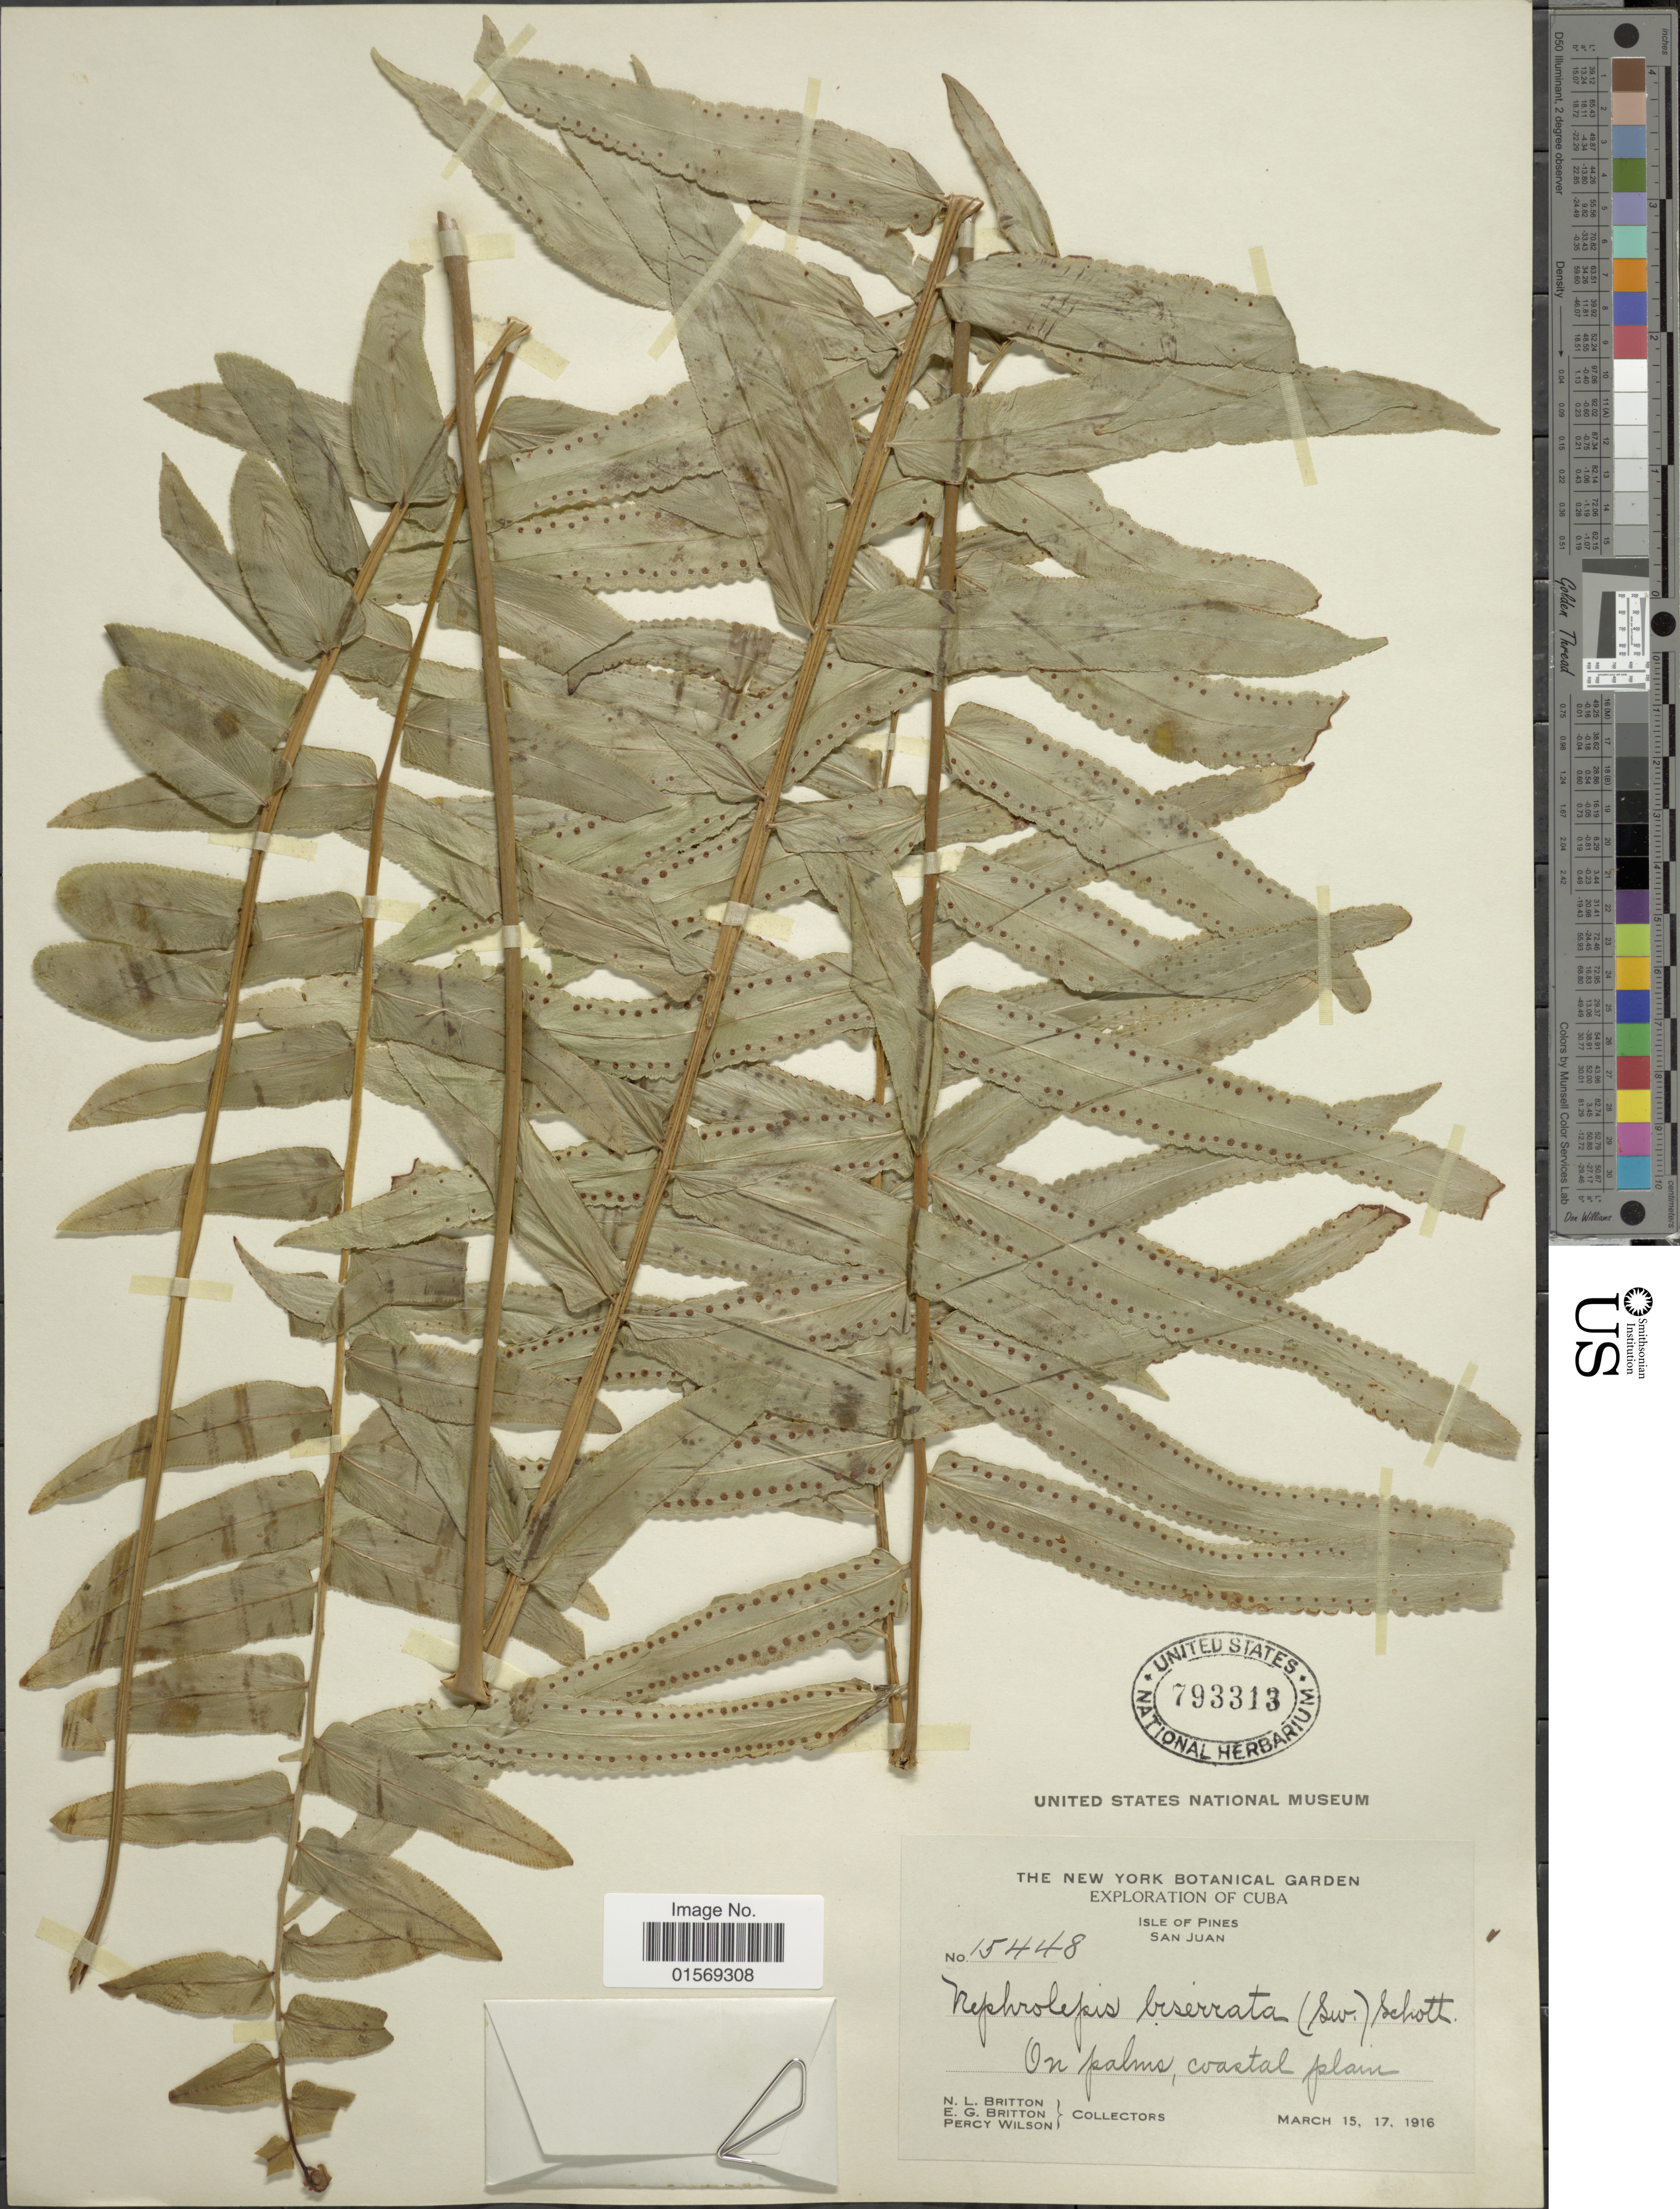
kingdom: Plantae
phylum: Tracheophyta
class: Polypodiopsida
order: Polypodiales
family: Nephrolepidaceae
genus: Nephrolepis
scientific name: Nephrolepis biserrata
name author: (Sw.) Schott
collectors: N. Britton, E. G. Britton & P. Wilson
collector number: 15448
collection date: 1916-03-15/1916-03-17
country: Cuba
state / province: Isla de la Juventud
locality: Cuba, Isle of Pines, San Juan, coastal plain.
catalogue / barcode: US 793313